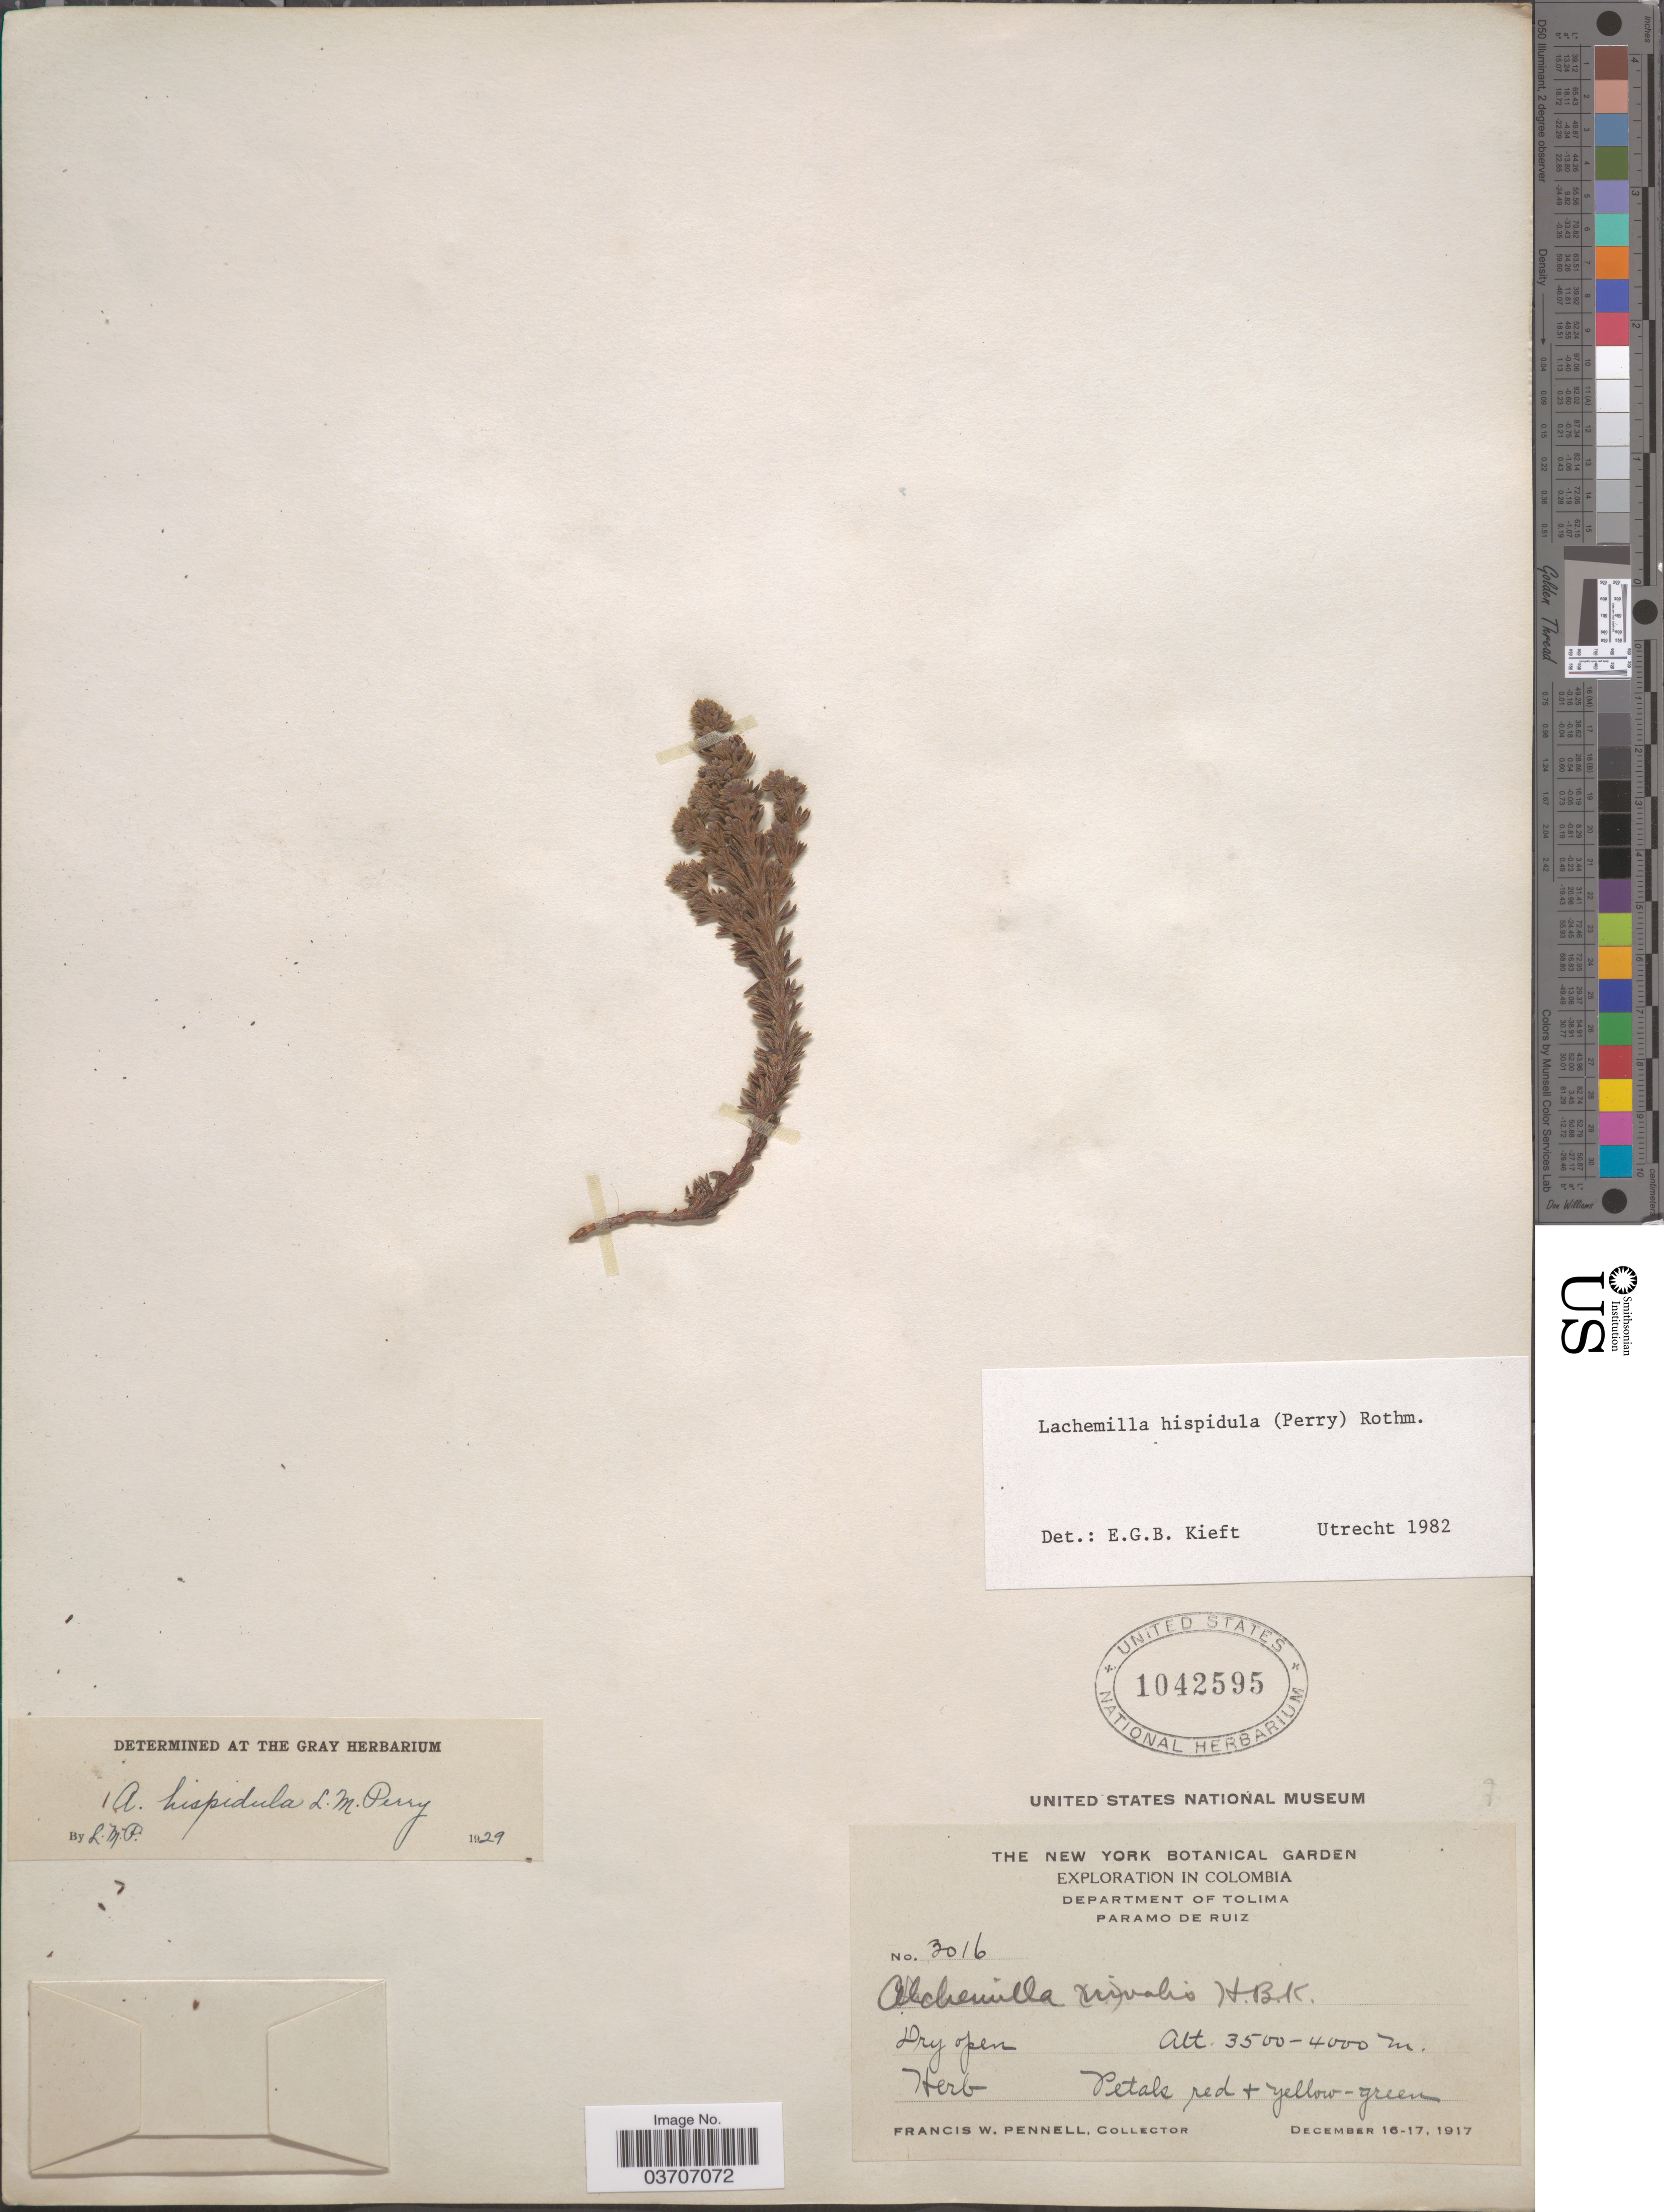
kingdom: Plantae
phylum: Tracheophyta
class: Magnoliopsida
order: Rosales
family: Rosaceae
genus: Lachemilla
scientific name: Lachemilla hispidula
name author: (L.M. Perry) Rothm.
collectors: F. W. Pennell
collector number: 3016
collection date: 1917-12-16/1917-12-17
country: Colombia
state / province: Tolima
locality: Department of Tolima. Paramo de Ruiz.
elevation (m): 3500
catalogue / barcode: US 1042595